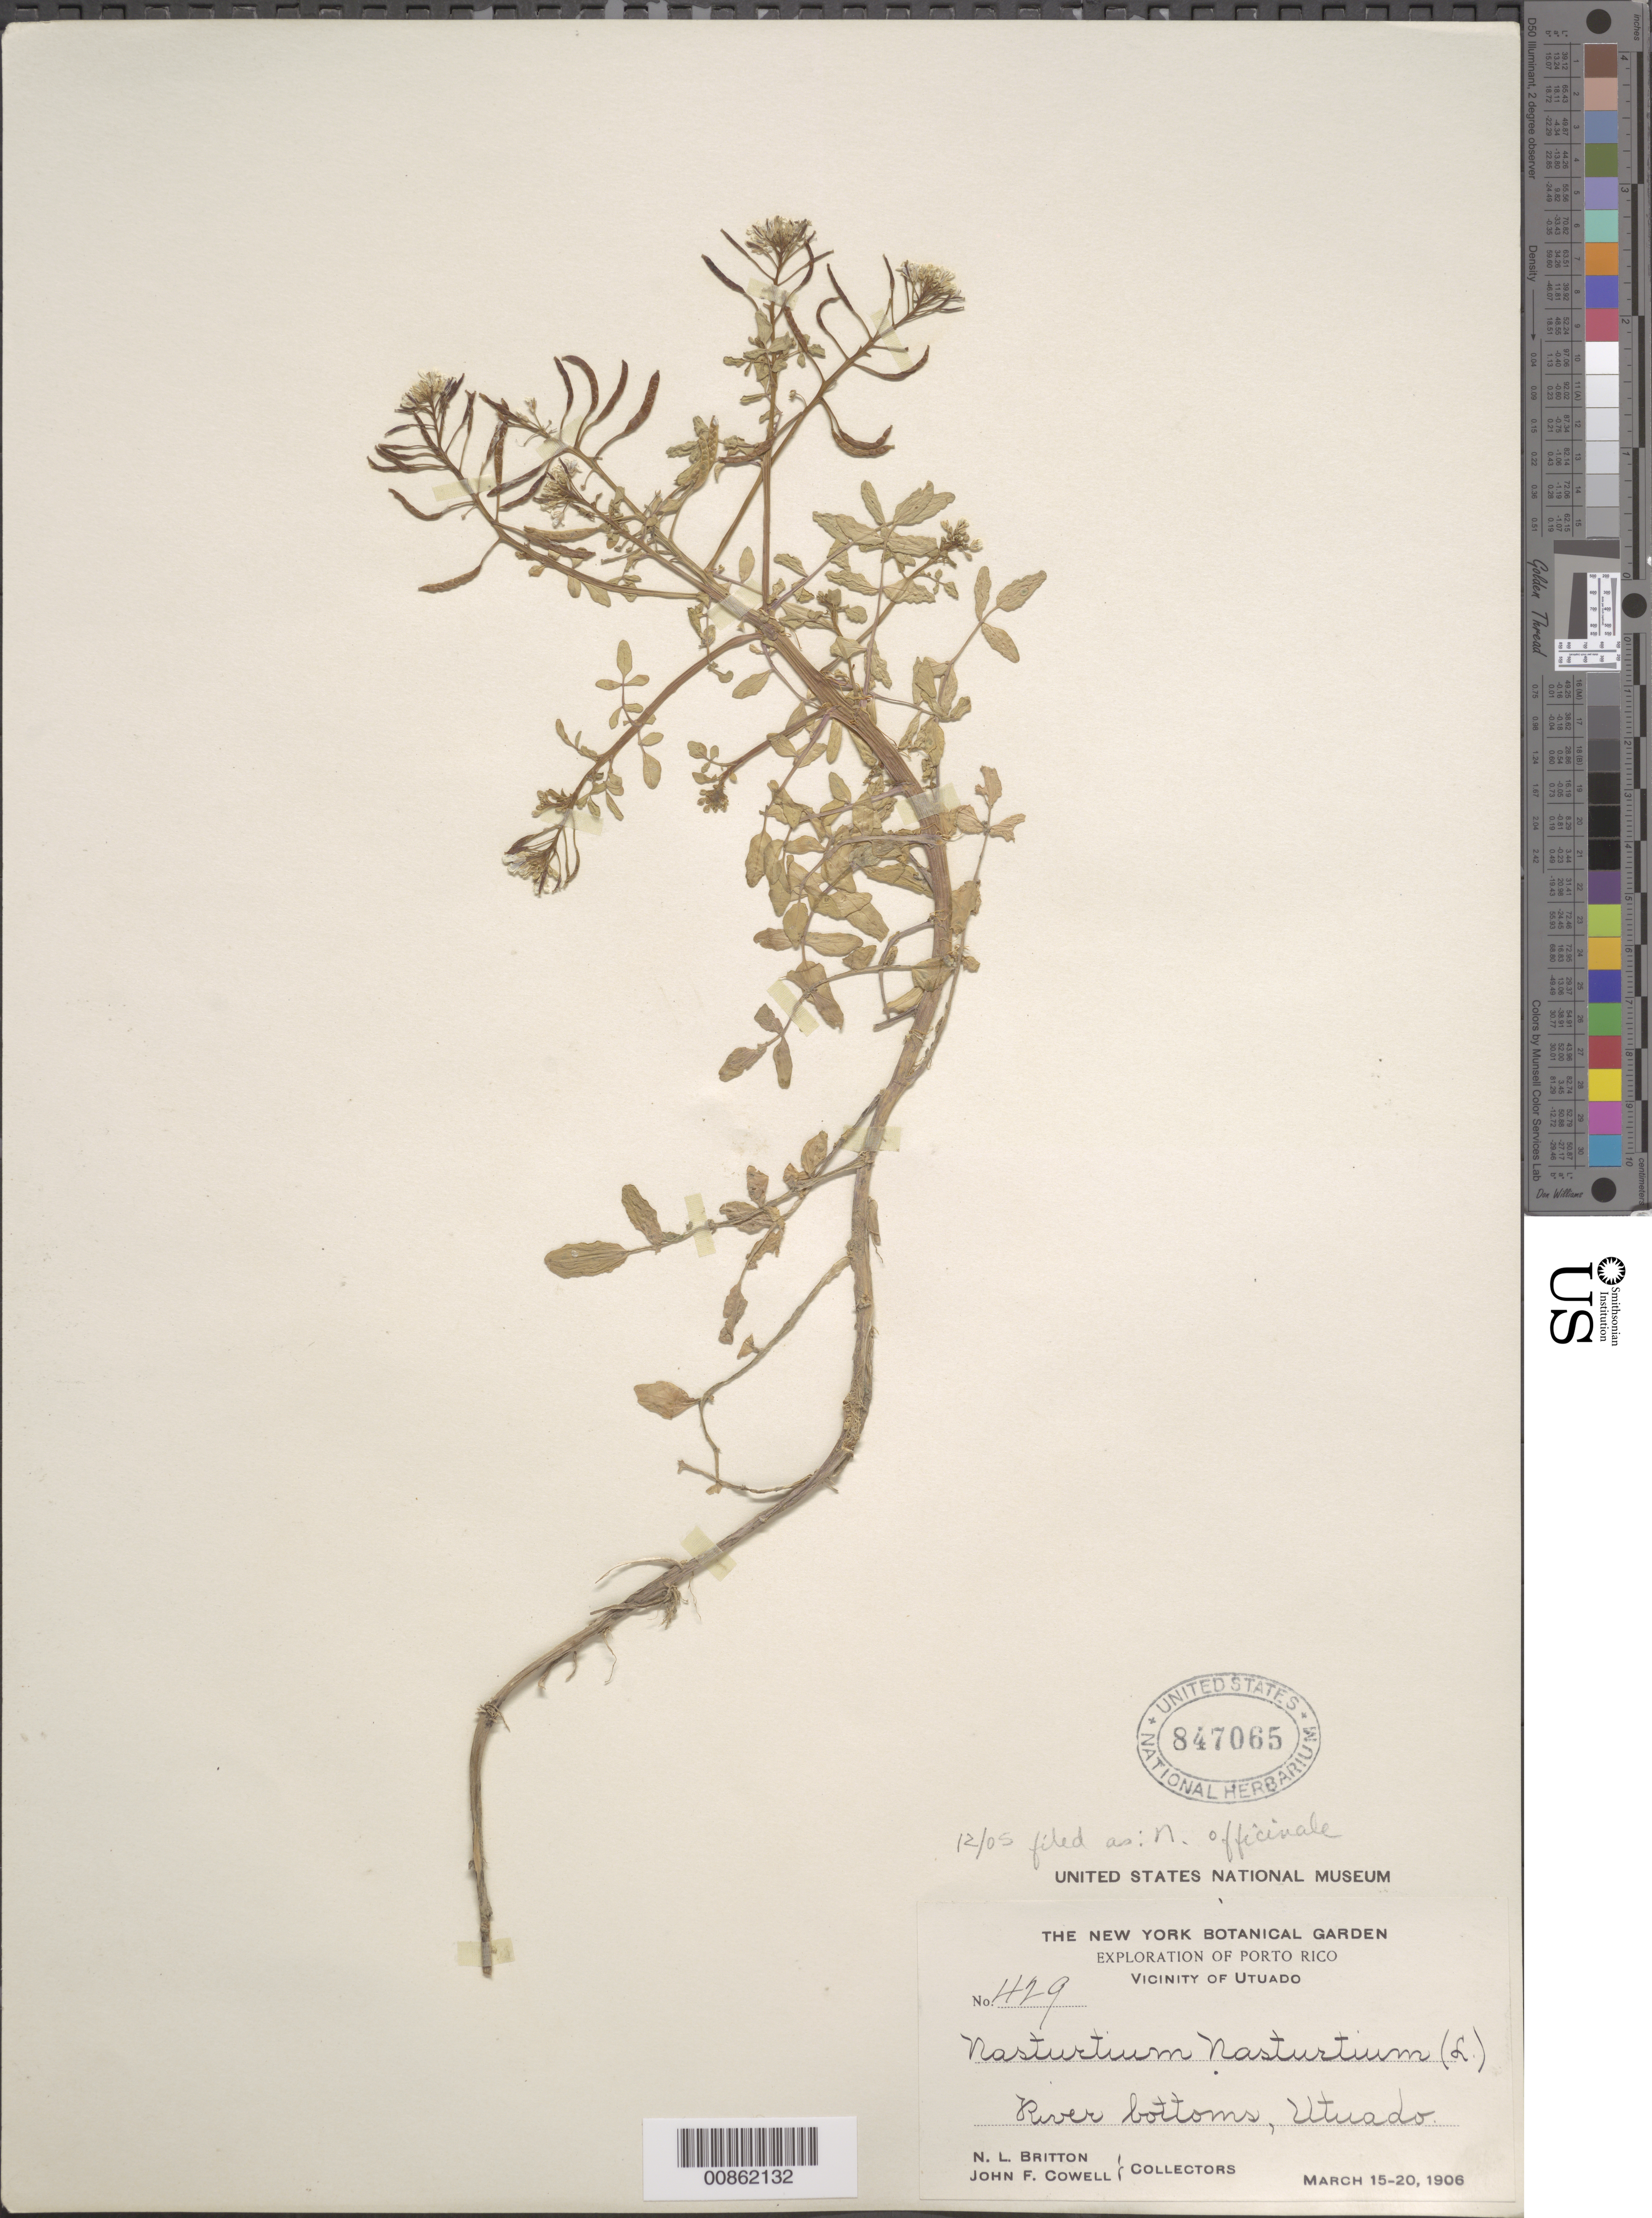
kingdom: Plantae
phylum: Tracheophyta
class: Magnoliopsida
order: Brassicales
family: Brassicaceae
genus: Nasturtium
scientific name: Nasturtium officinale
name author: R. Br.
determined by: Strong, M. T., (US), Smithsonian Institution - National Museum of Natural History (UNITED STATES)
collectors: N. Britton & J. F. Cowell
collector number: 429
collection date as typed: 15 Mar 1906 to 20 Mar 1906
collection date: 1906-03-15/1906-03-20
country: Puerto Rico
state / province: Utuado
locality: Vicinity of Utuado.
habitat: River bottoms.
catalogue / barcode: US 847065